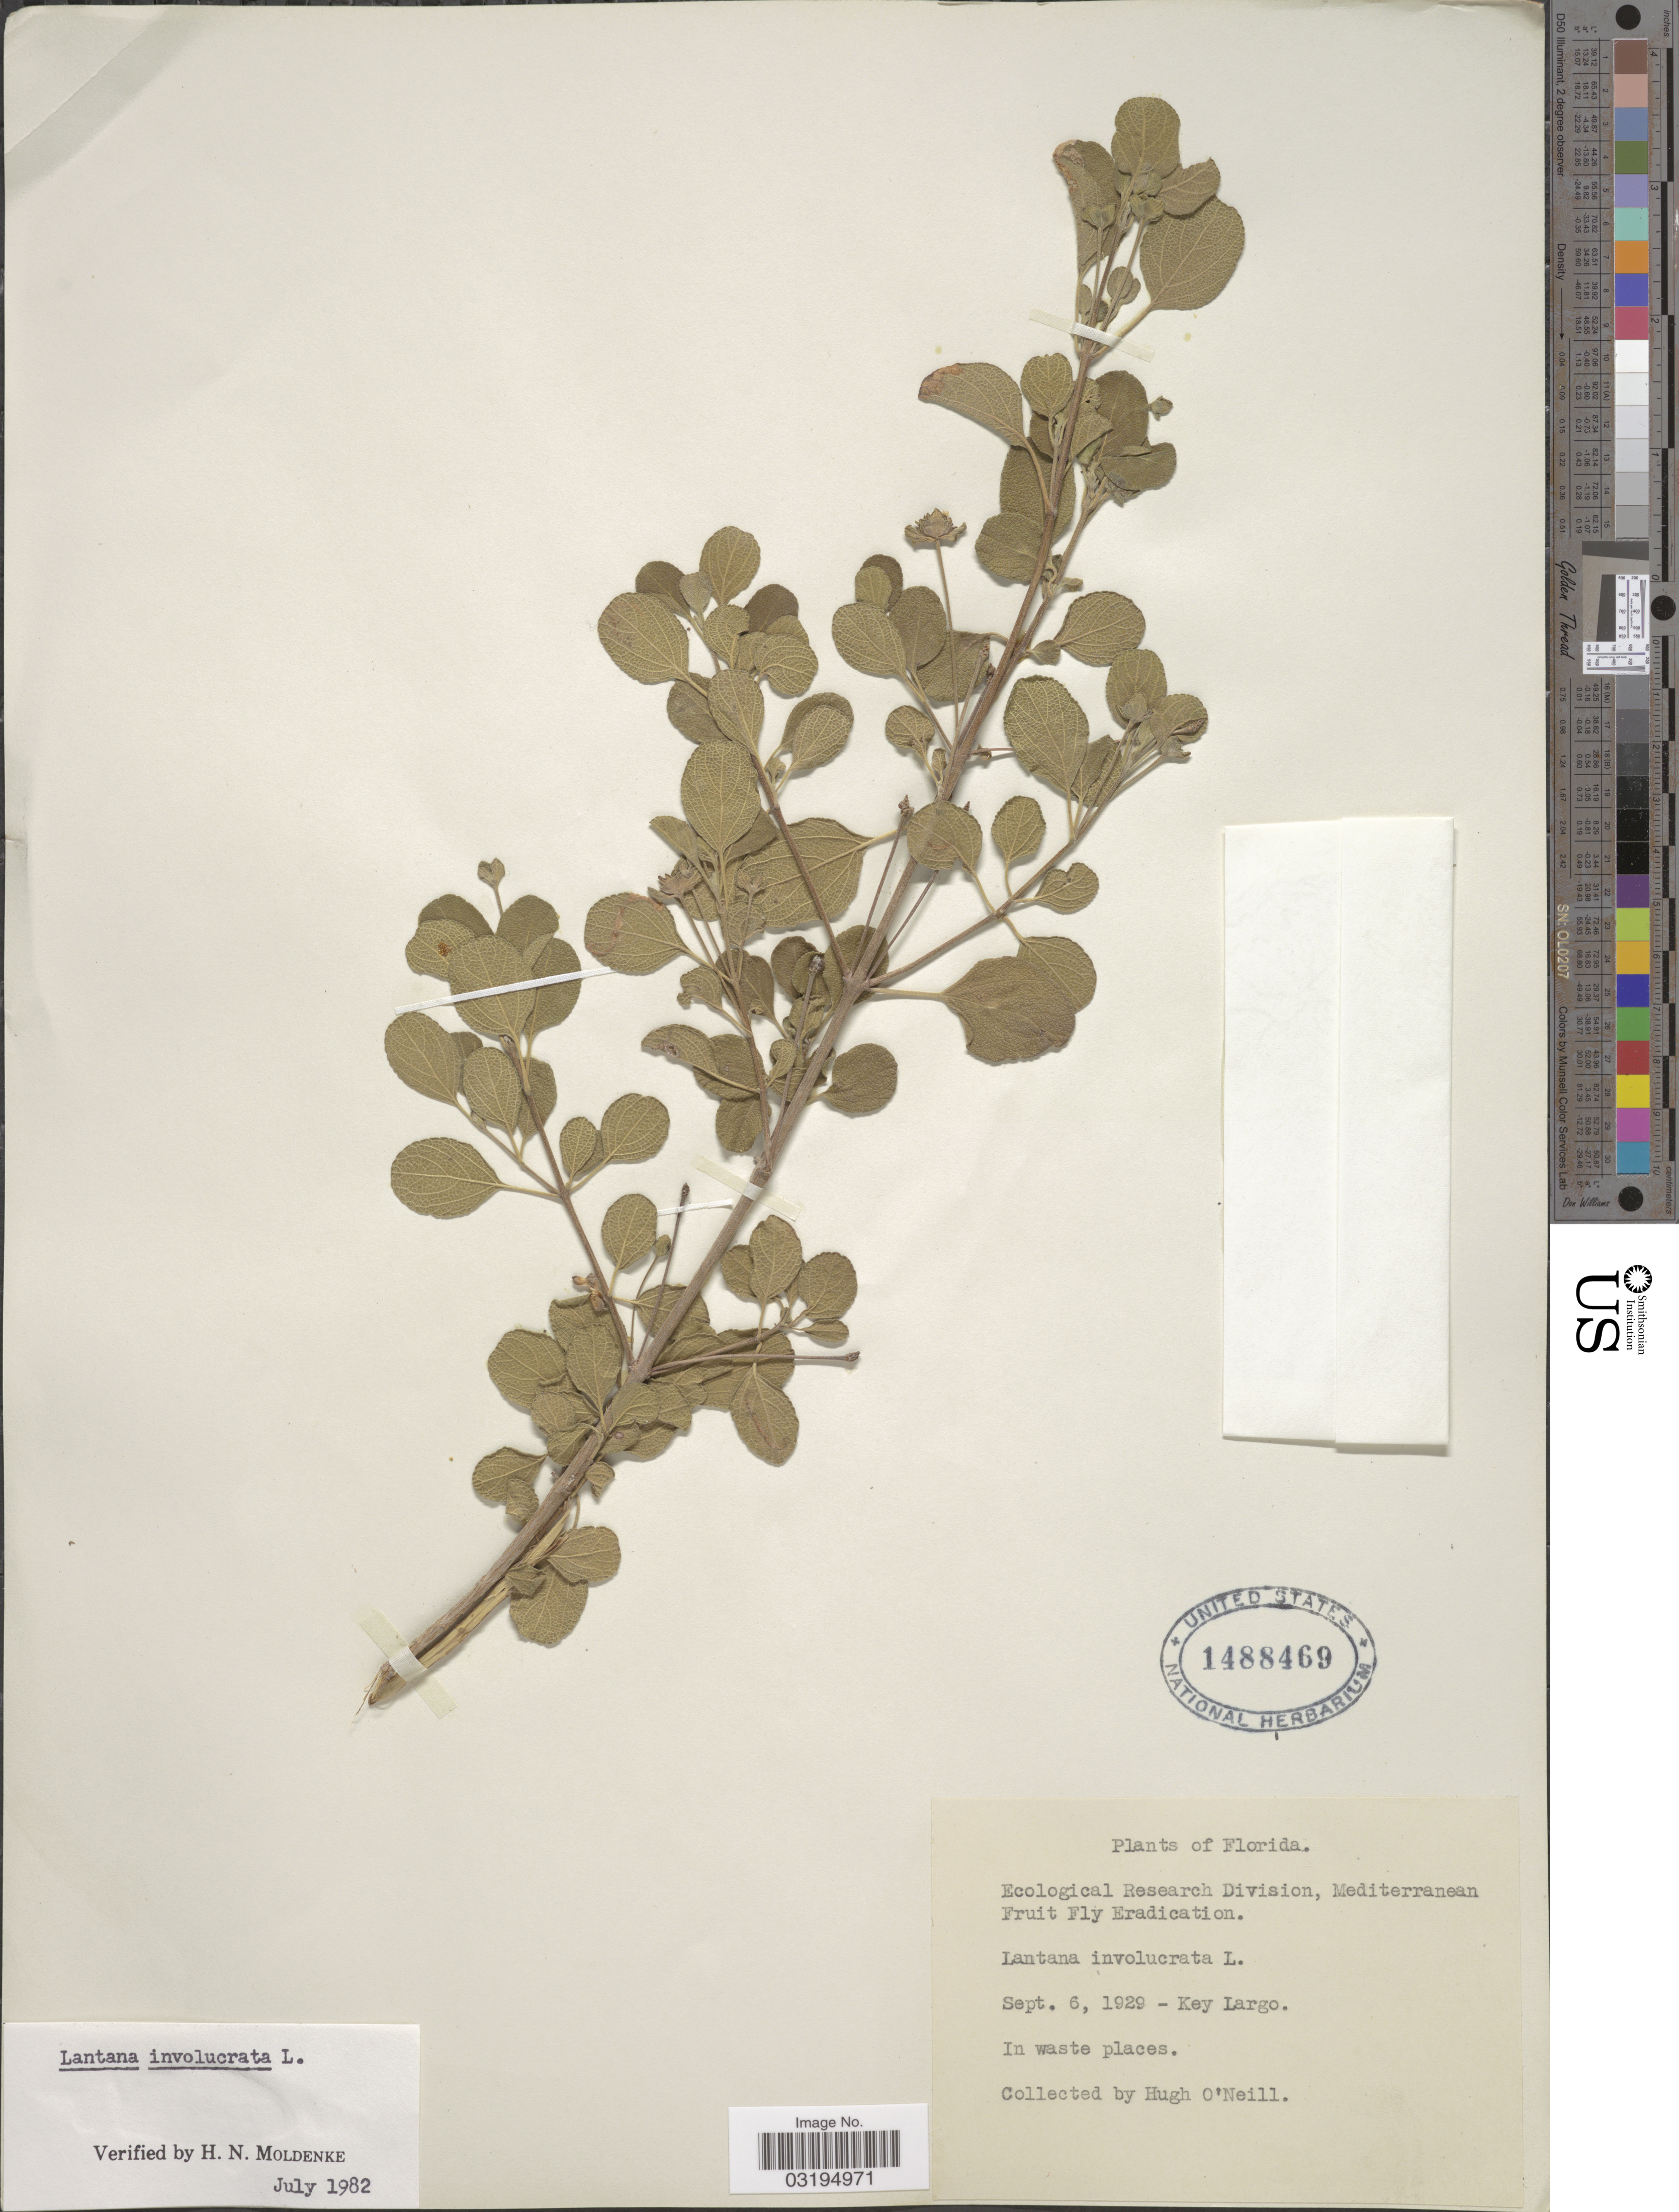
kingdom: Plantae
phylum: Tracheophyta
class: Magnoliopsida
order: Lamiales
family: Verbenaceae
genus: Lantana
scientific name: Lantana involucrata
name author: L.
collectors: H. O'Neill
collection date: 1929-09-06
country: United States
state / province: Florida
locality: Key Largo.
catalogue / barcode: US 1488469